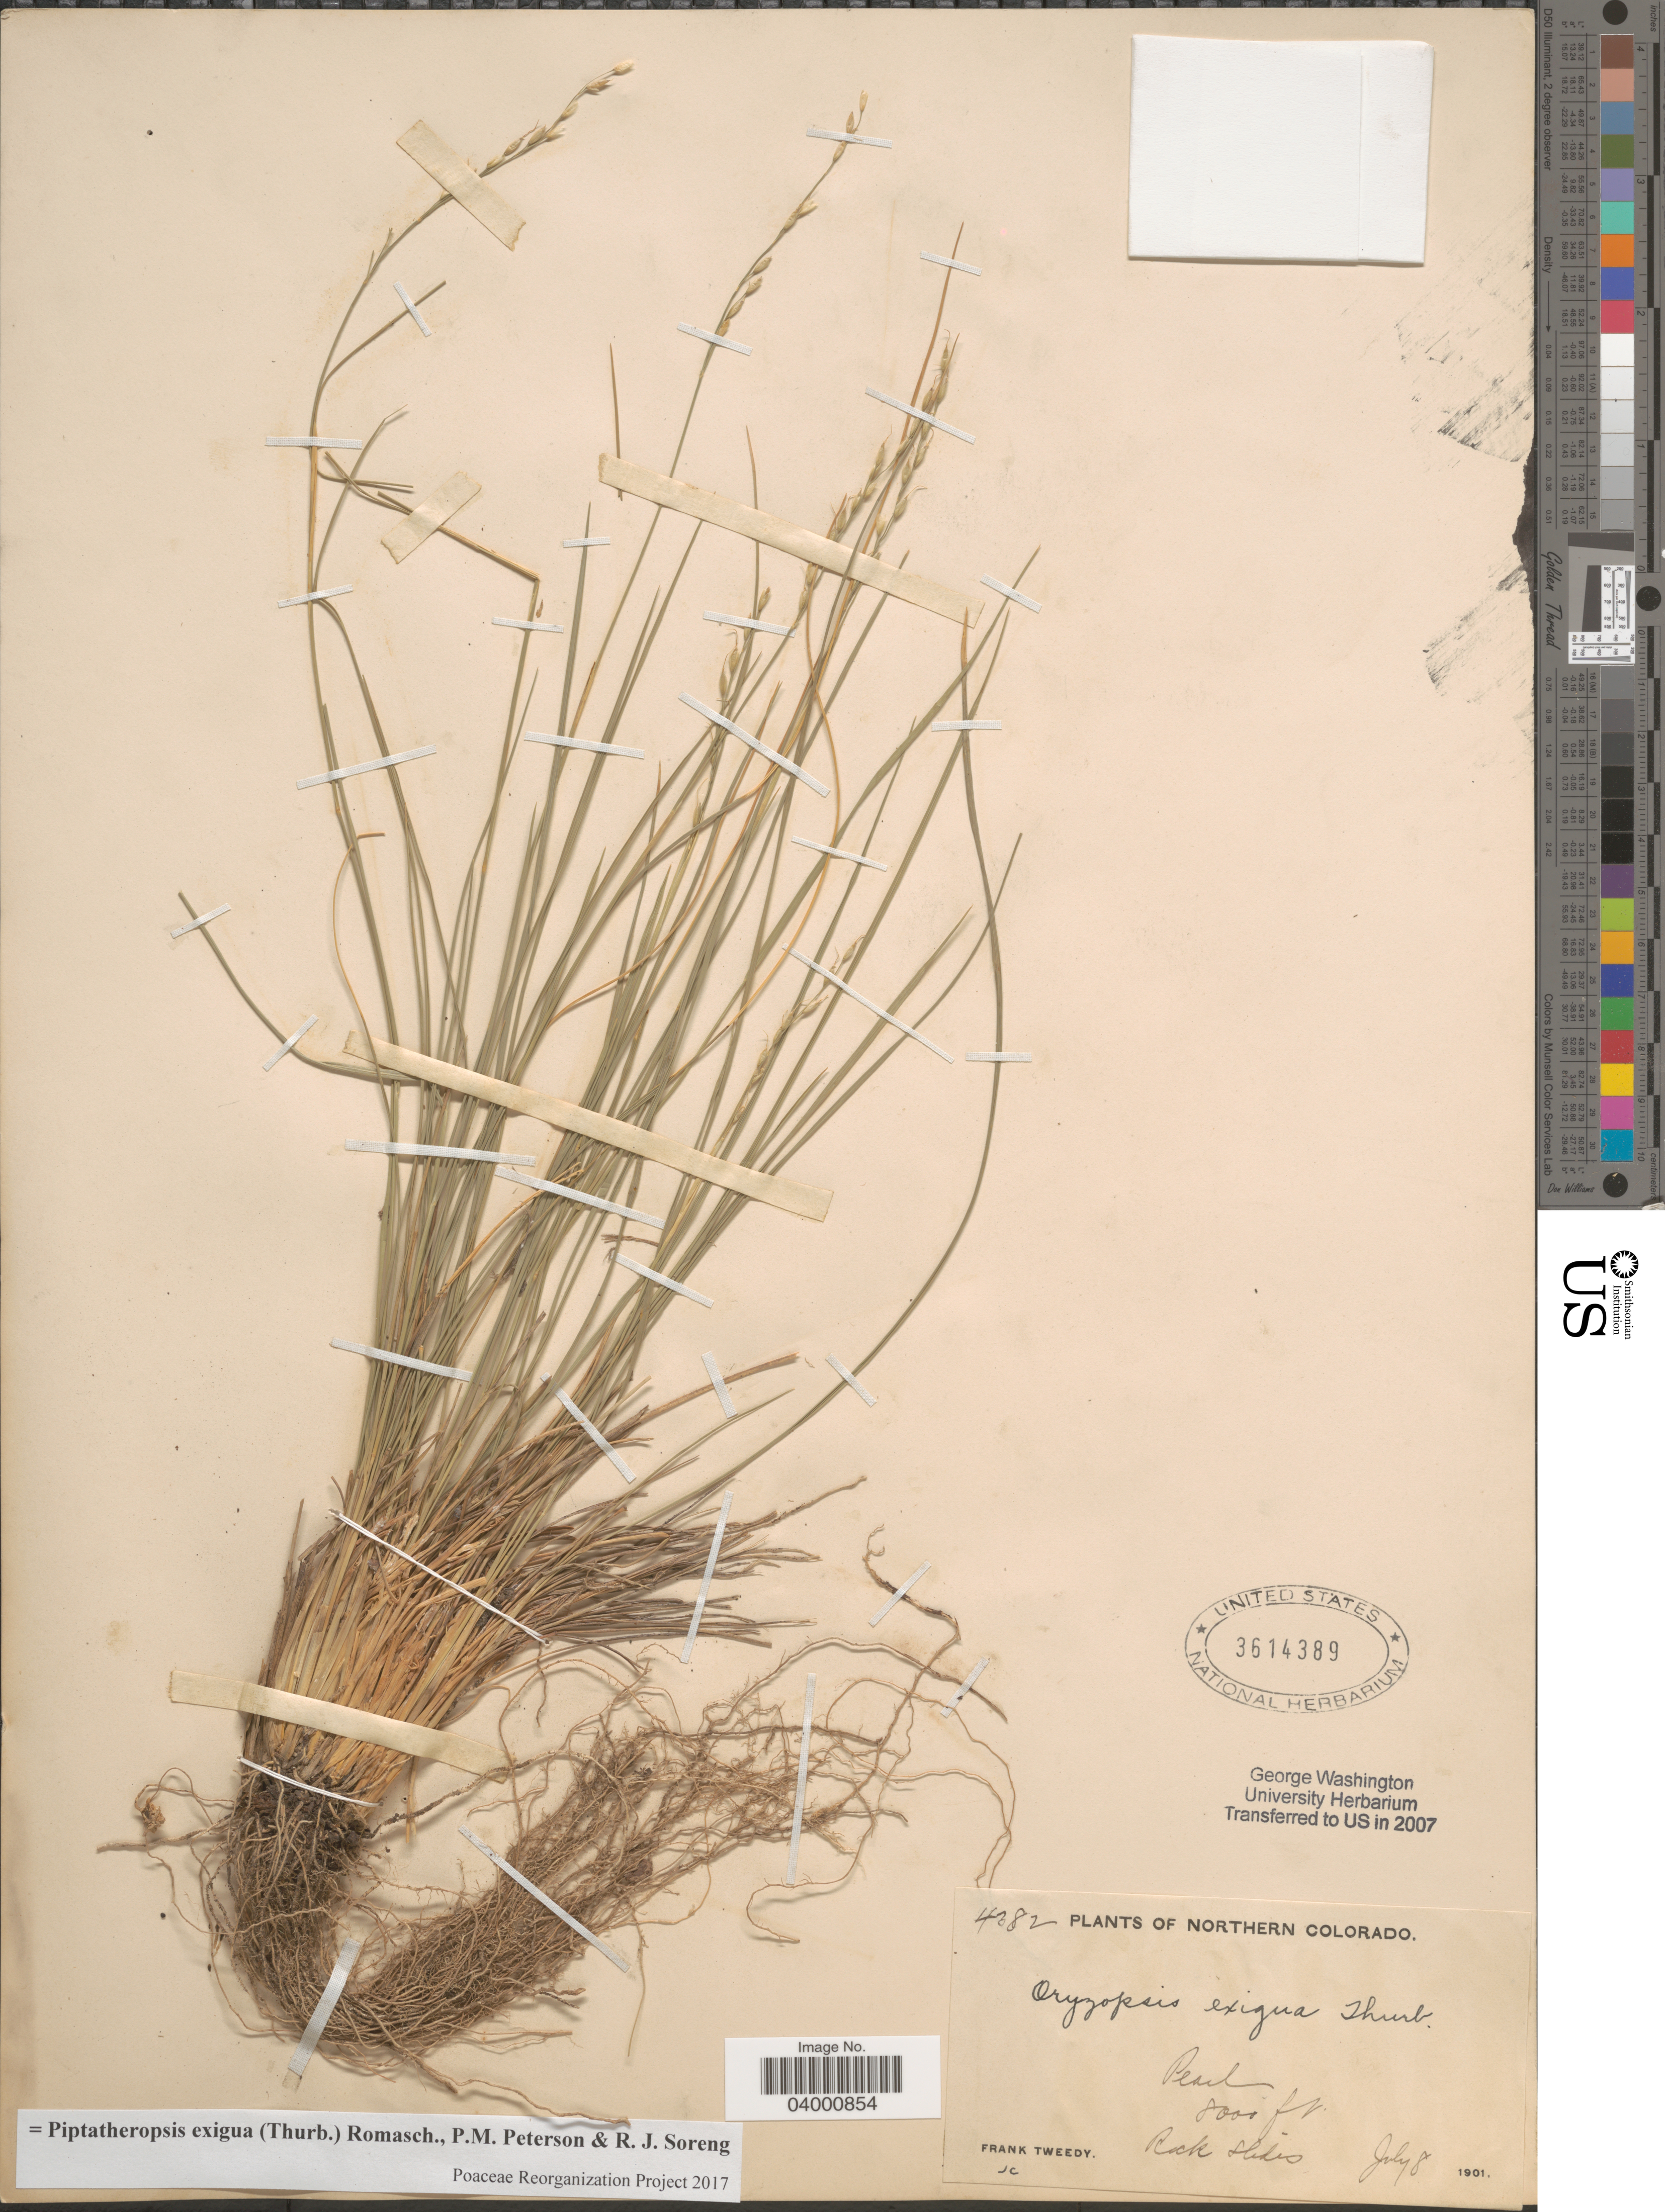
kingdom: Plantae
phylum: Tracheophyta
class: Liliopsida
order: Poales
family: Poaceae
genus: Piptatheropsis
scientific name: Piptatheropsis exigua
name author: (Thurb.) Romasch. et al.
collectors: F. Tweedy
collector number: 4382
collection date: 1901-07-08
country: United States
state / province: Colorado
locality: Northern Colorado. Pearl.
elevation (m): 2438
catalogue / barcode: US 3614389